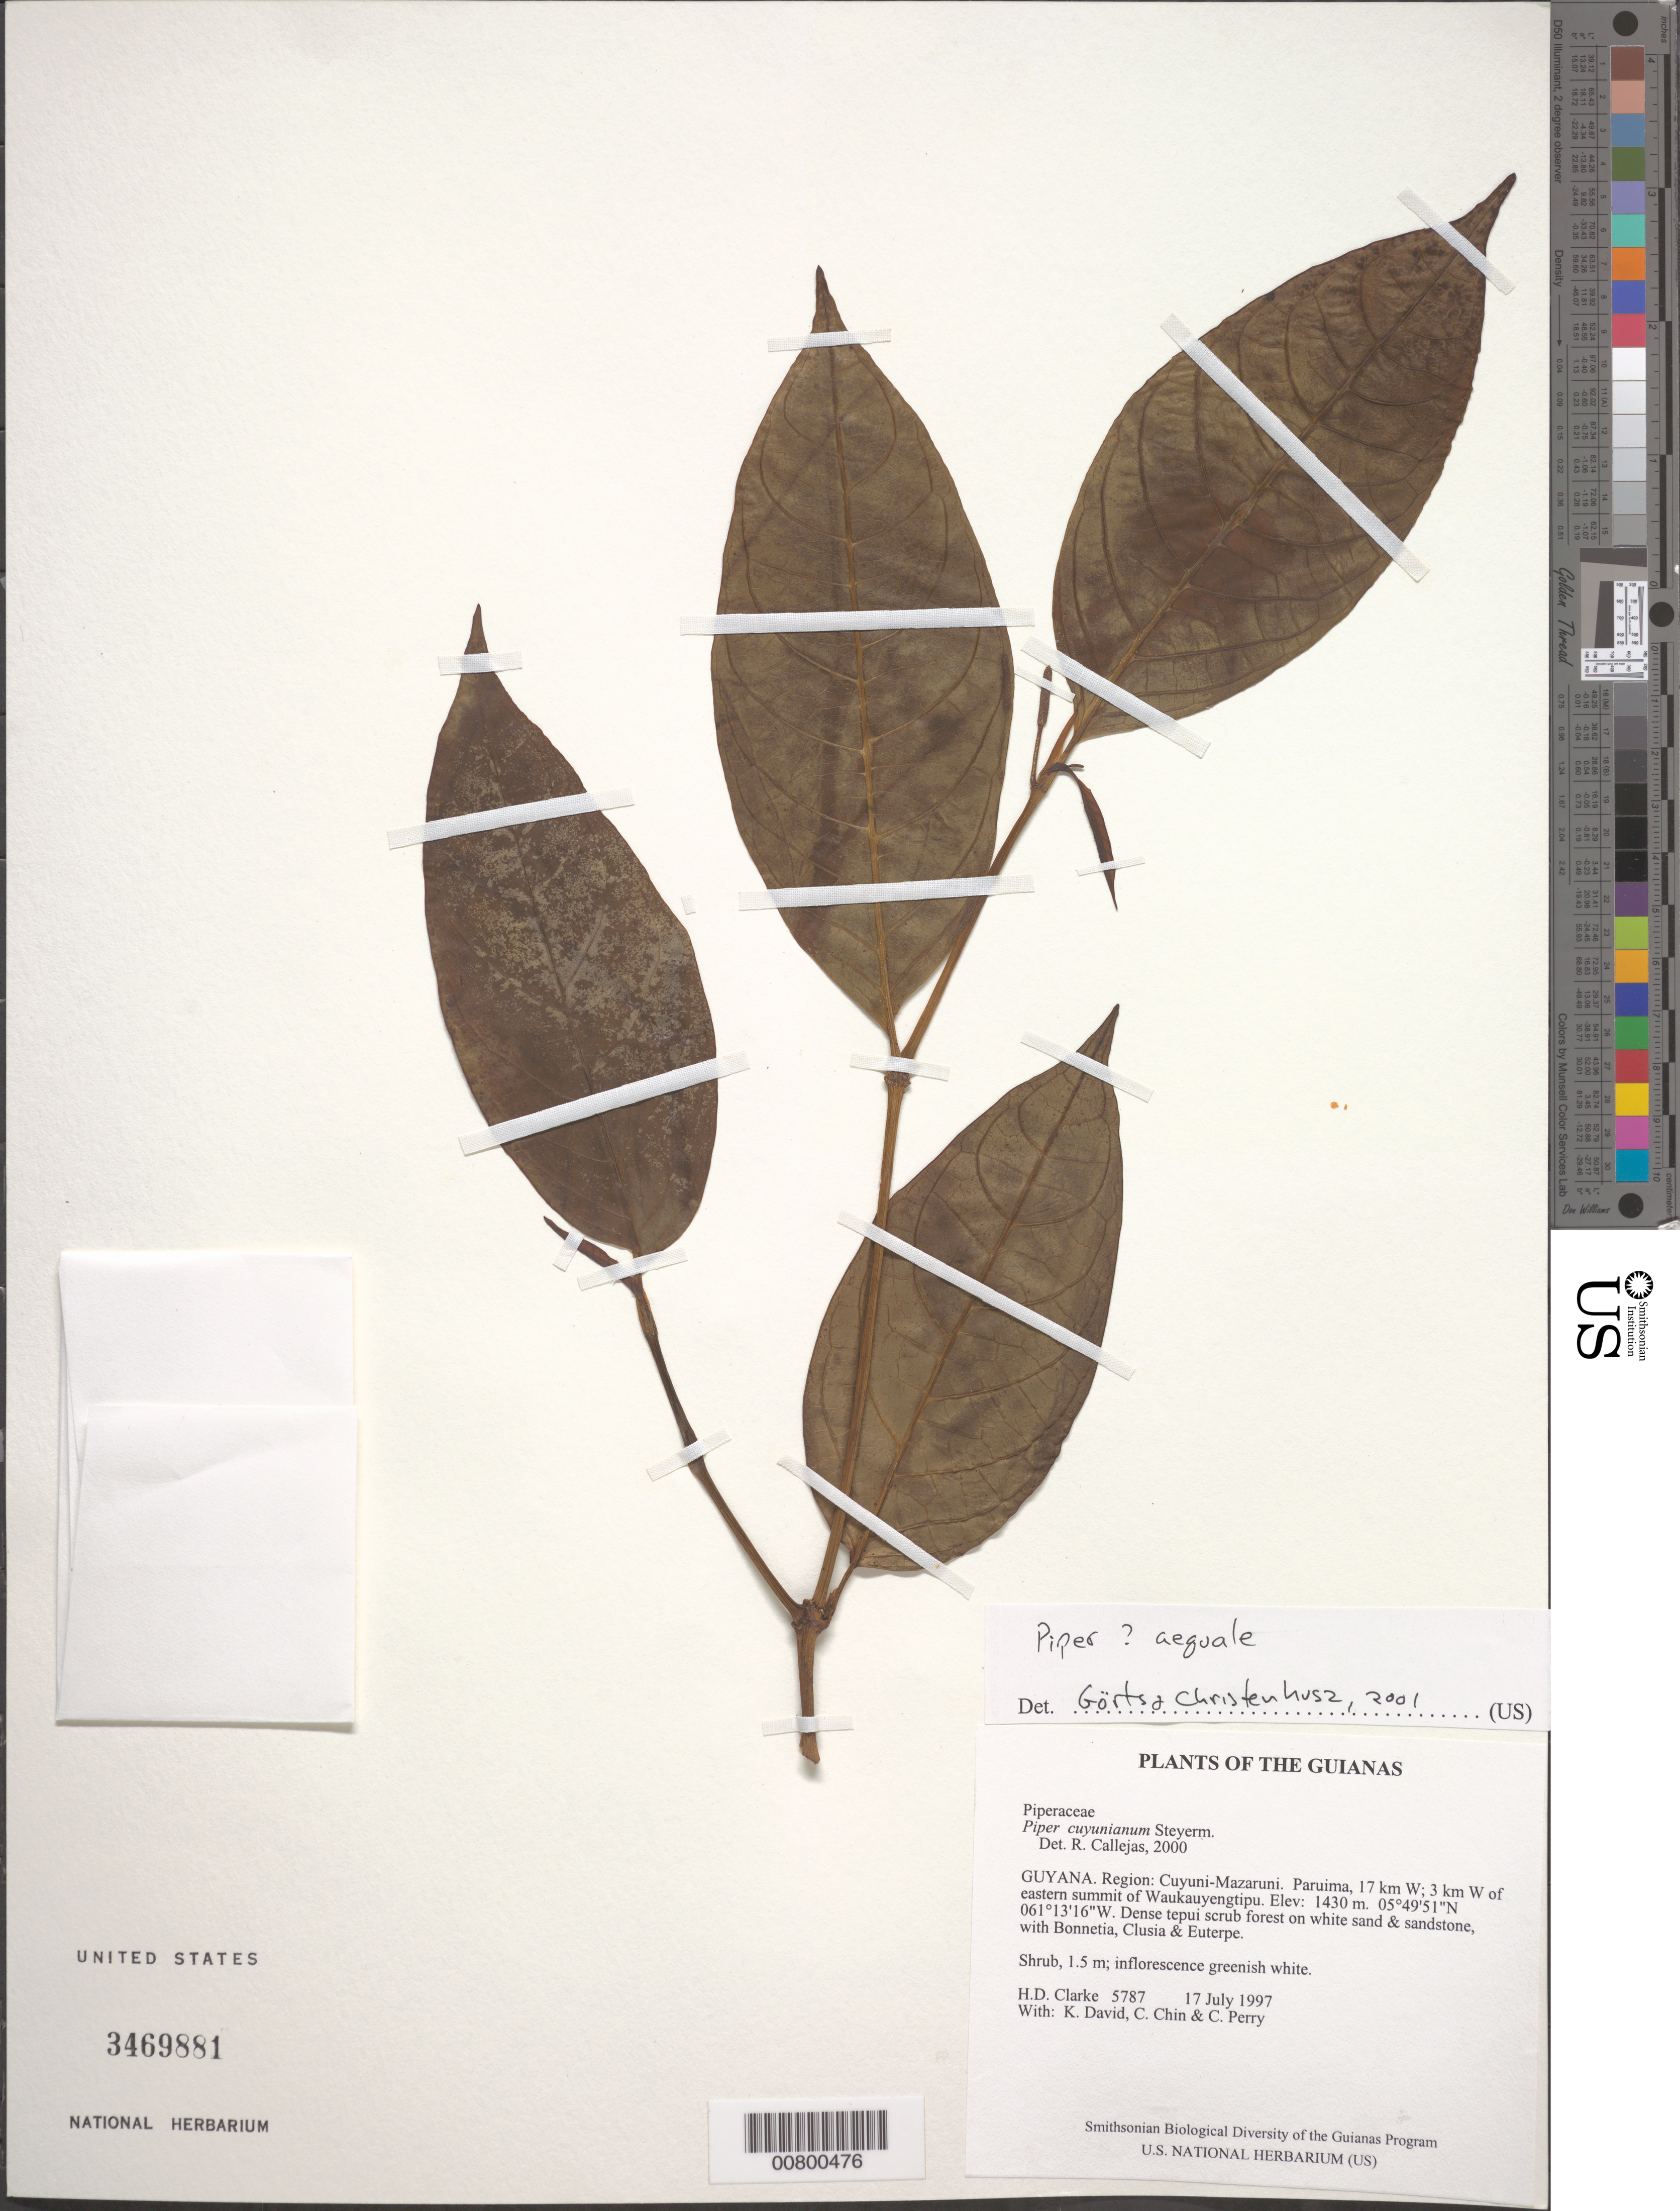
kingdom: Plantae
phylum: Tracheophyta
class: Magnoliopsida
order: Piperales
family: Piperaceae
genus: Piper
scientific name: Piper cuyunianum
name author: Steyerm.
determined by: Callejas, Ricardo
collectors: H. D. Clarke, K. David, C. Chin & C. Perry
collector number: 5787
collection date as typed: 17 July 1997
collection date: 1997-07-17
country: Guyana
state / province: Cuyuni-Mazaruni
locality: Paruima, 17 km W; 3 km W of eastern summit of Waukauyengtipu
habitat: Dense tepui scrub forest on white sand & sandstone, with Bonnetia, Clusia & Euterpe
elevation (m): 1430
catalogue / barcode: US 3469881